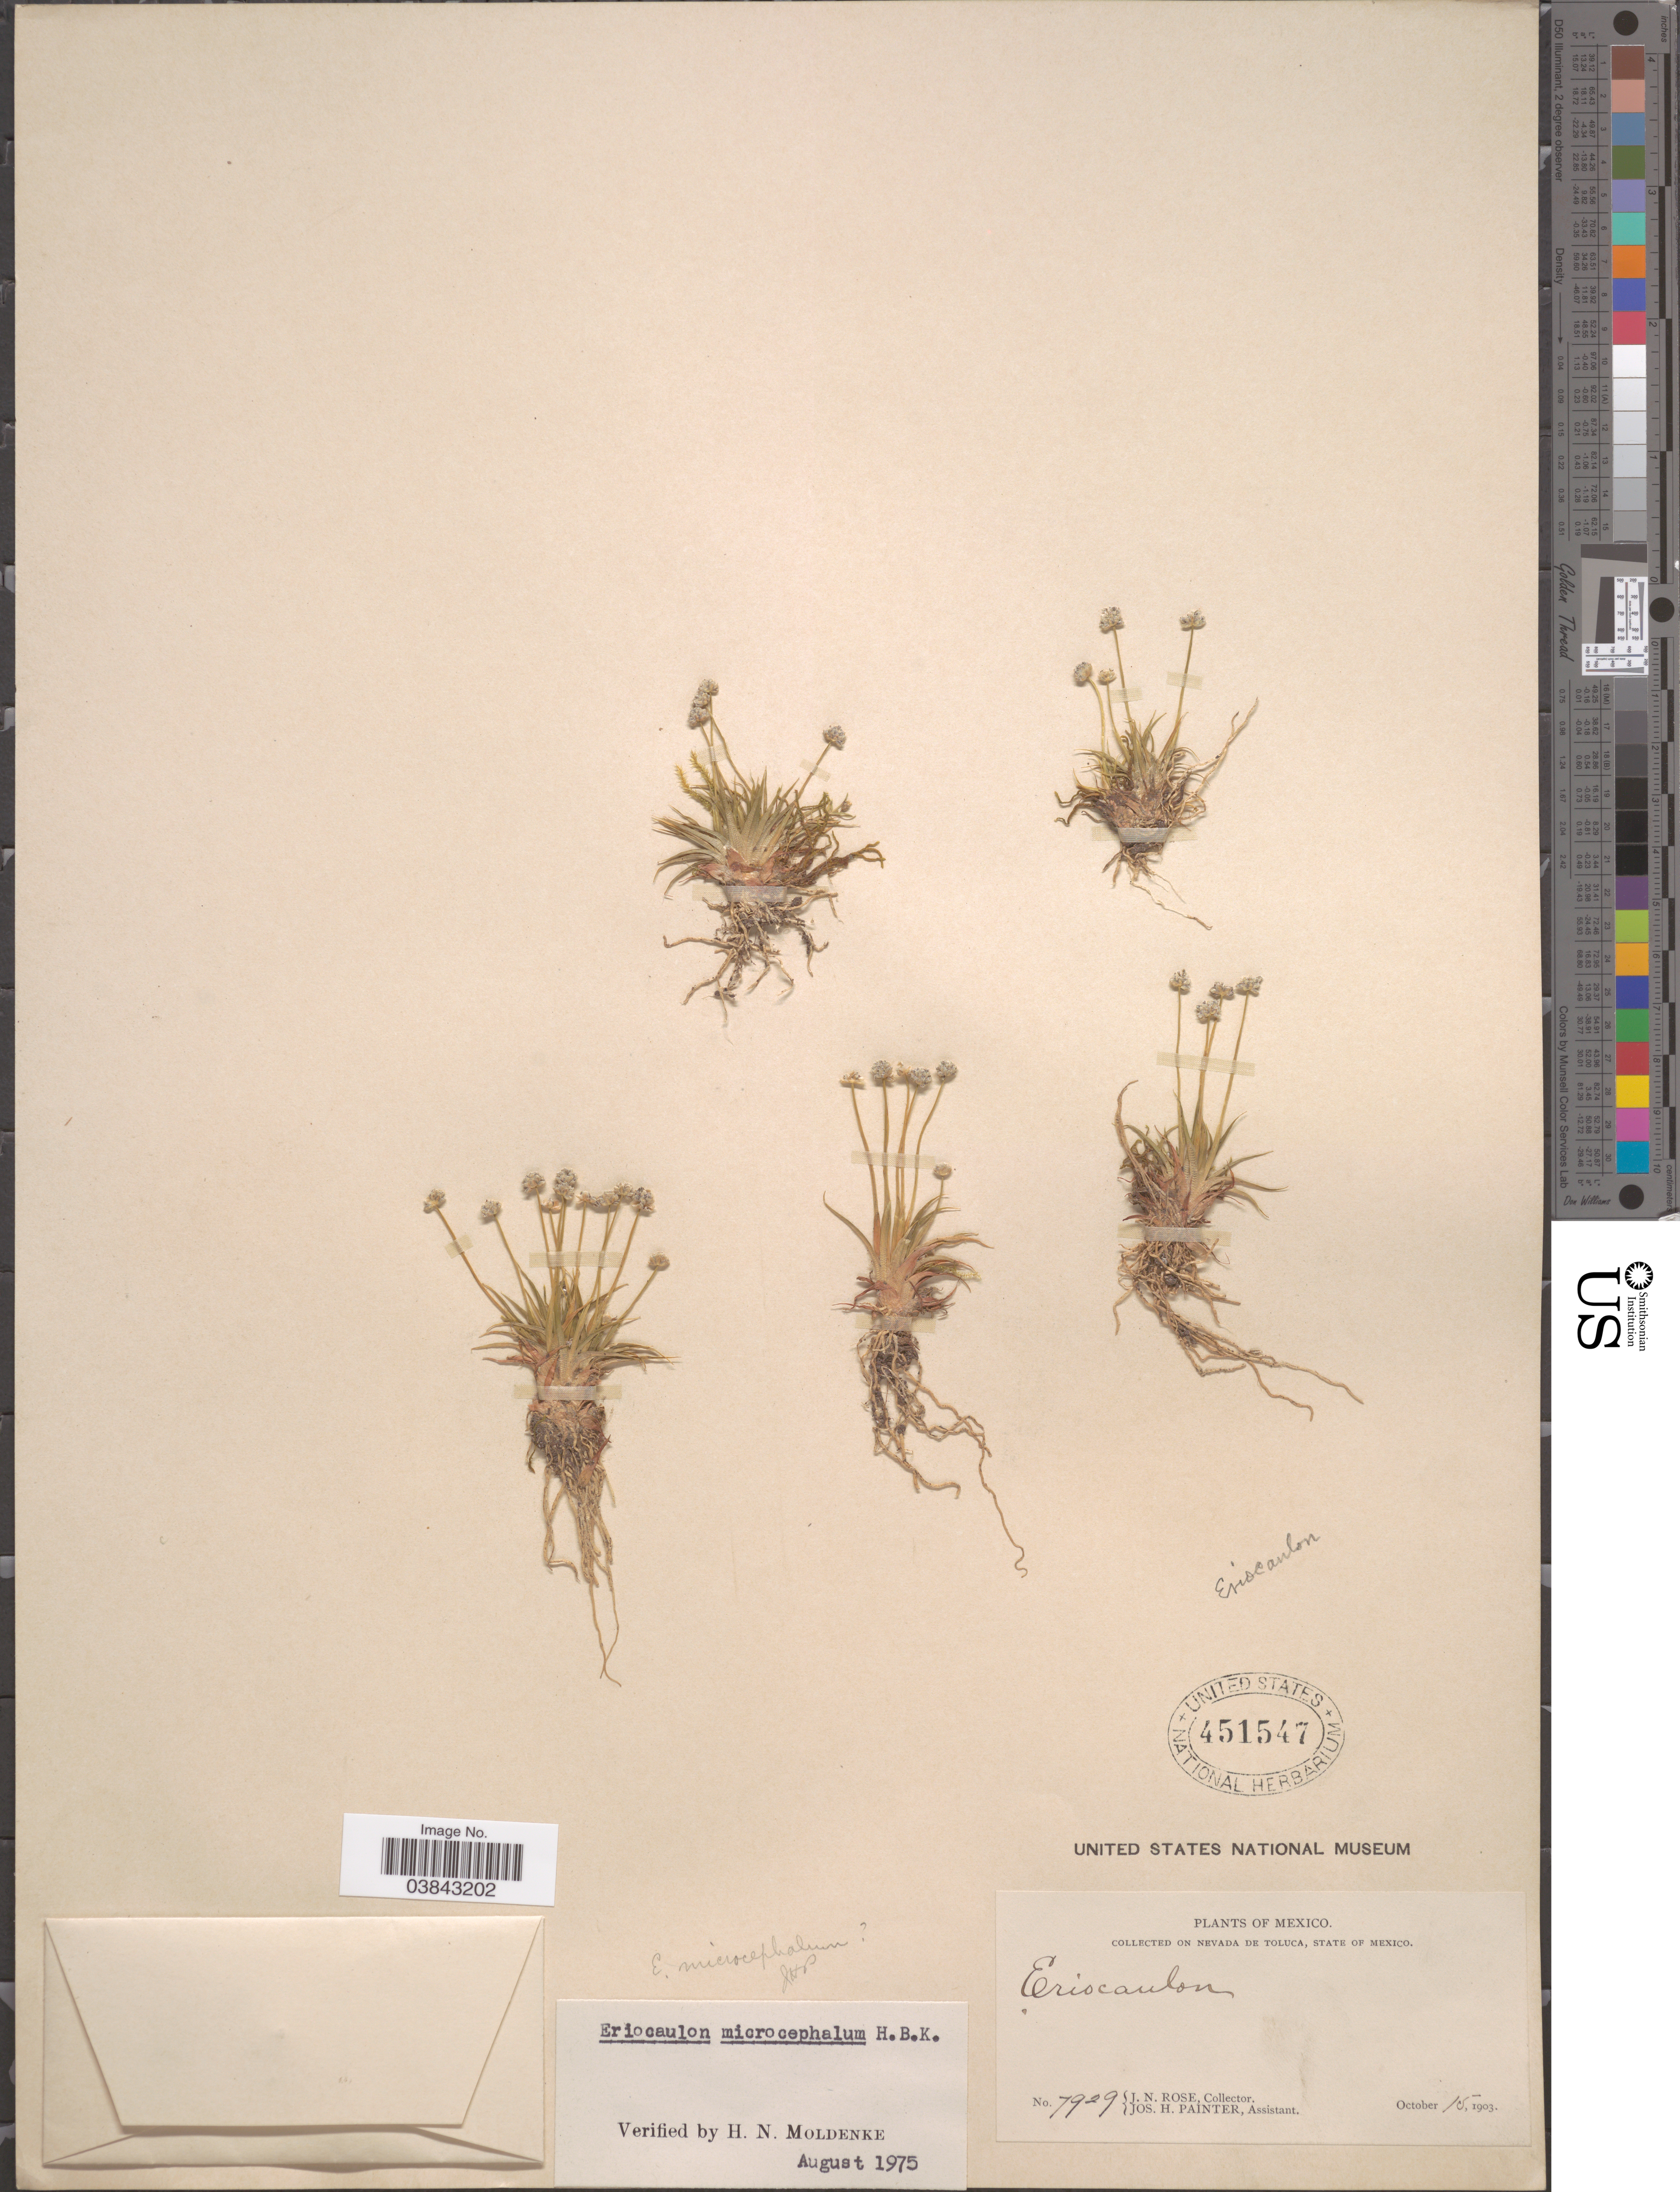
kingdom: Plantae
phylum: Tracheophyta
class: Liliopsida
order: Poales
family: Eriocaulaceae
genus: Eriocaulon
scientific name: Eriocaulon microcephalum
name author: Kunth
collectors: J. N. Rose & J. H. Painter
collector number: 7929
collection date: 1903-10-15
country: Mexico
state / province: México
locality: Nevada de Toluca.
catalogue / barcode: US 451547